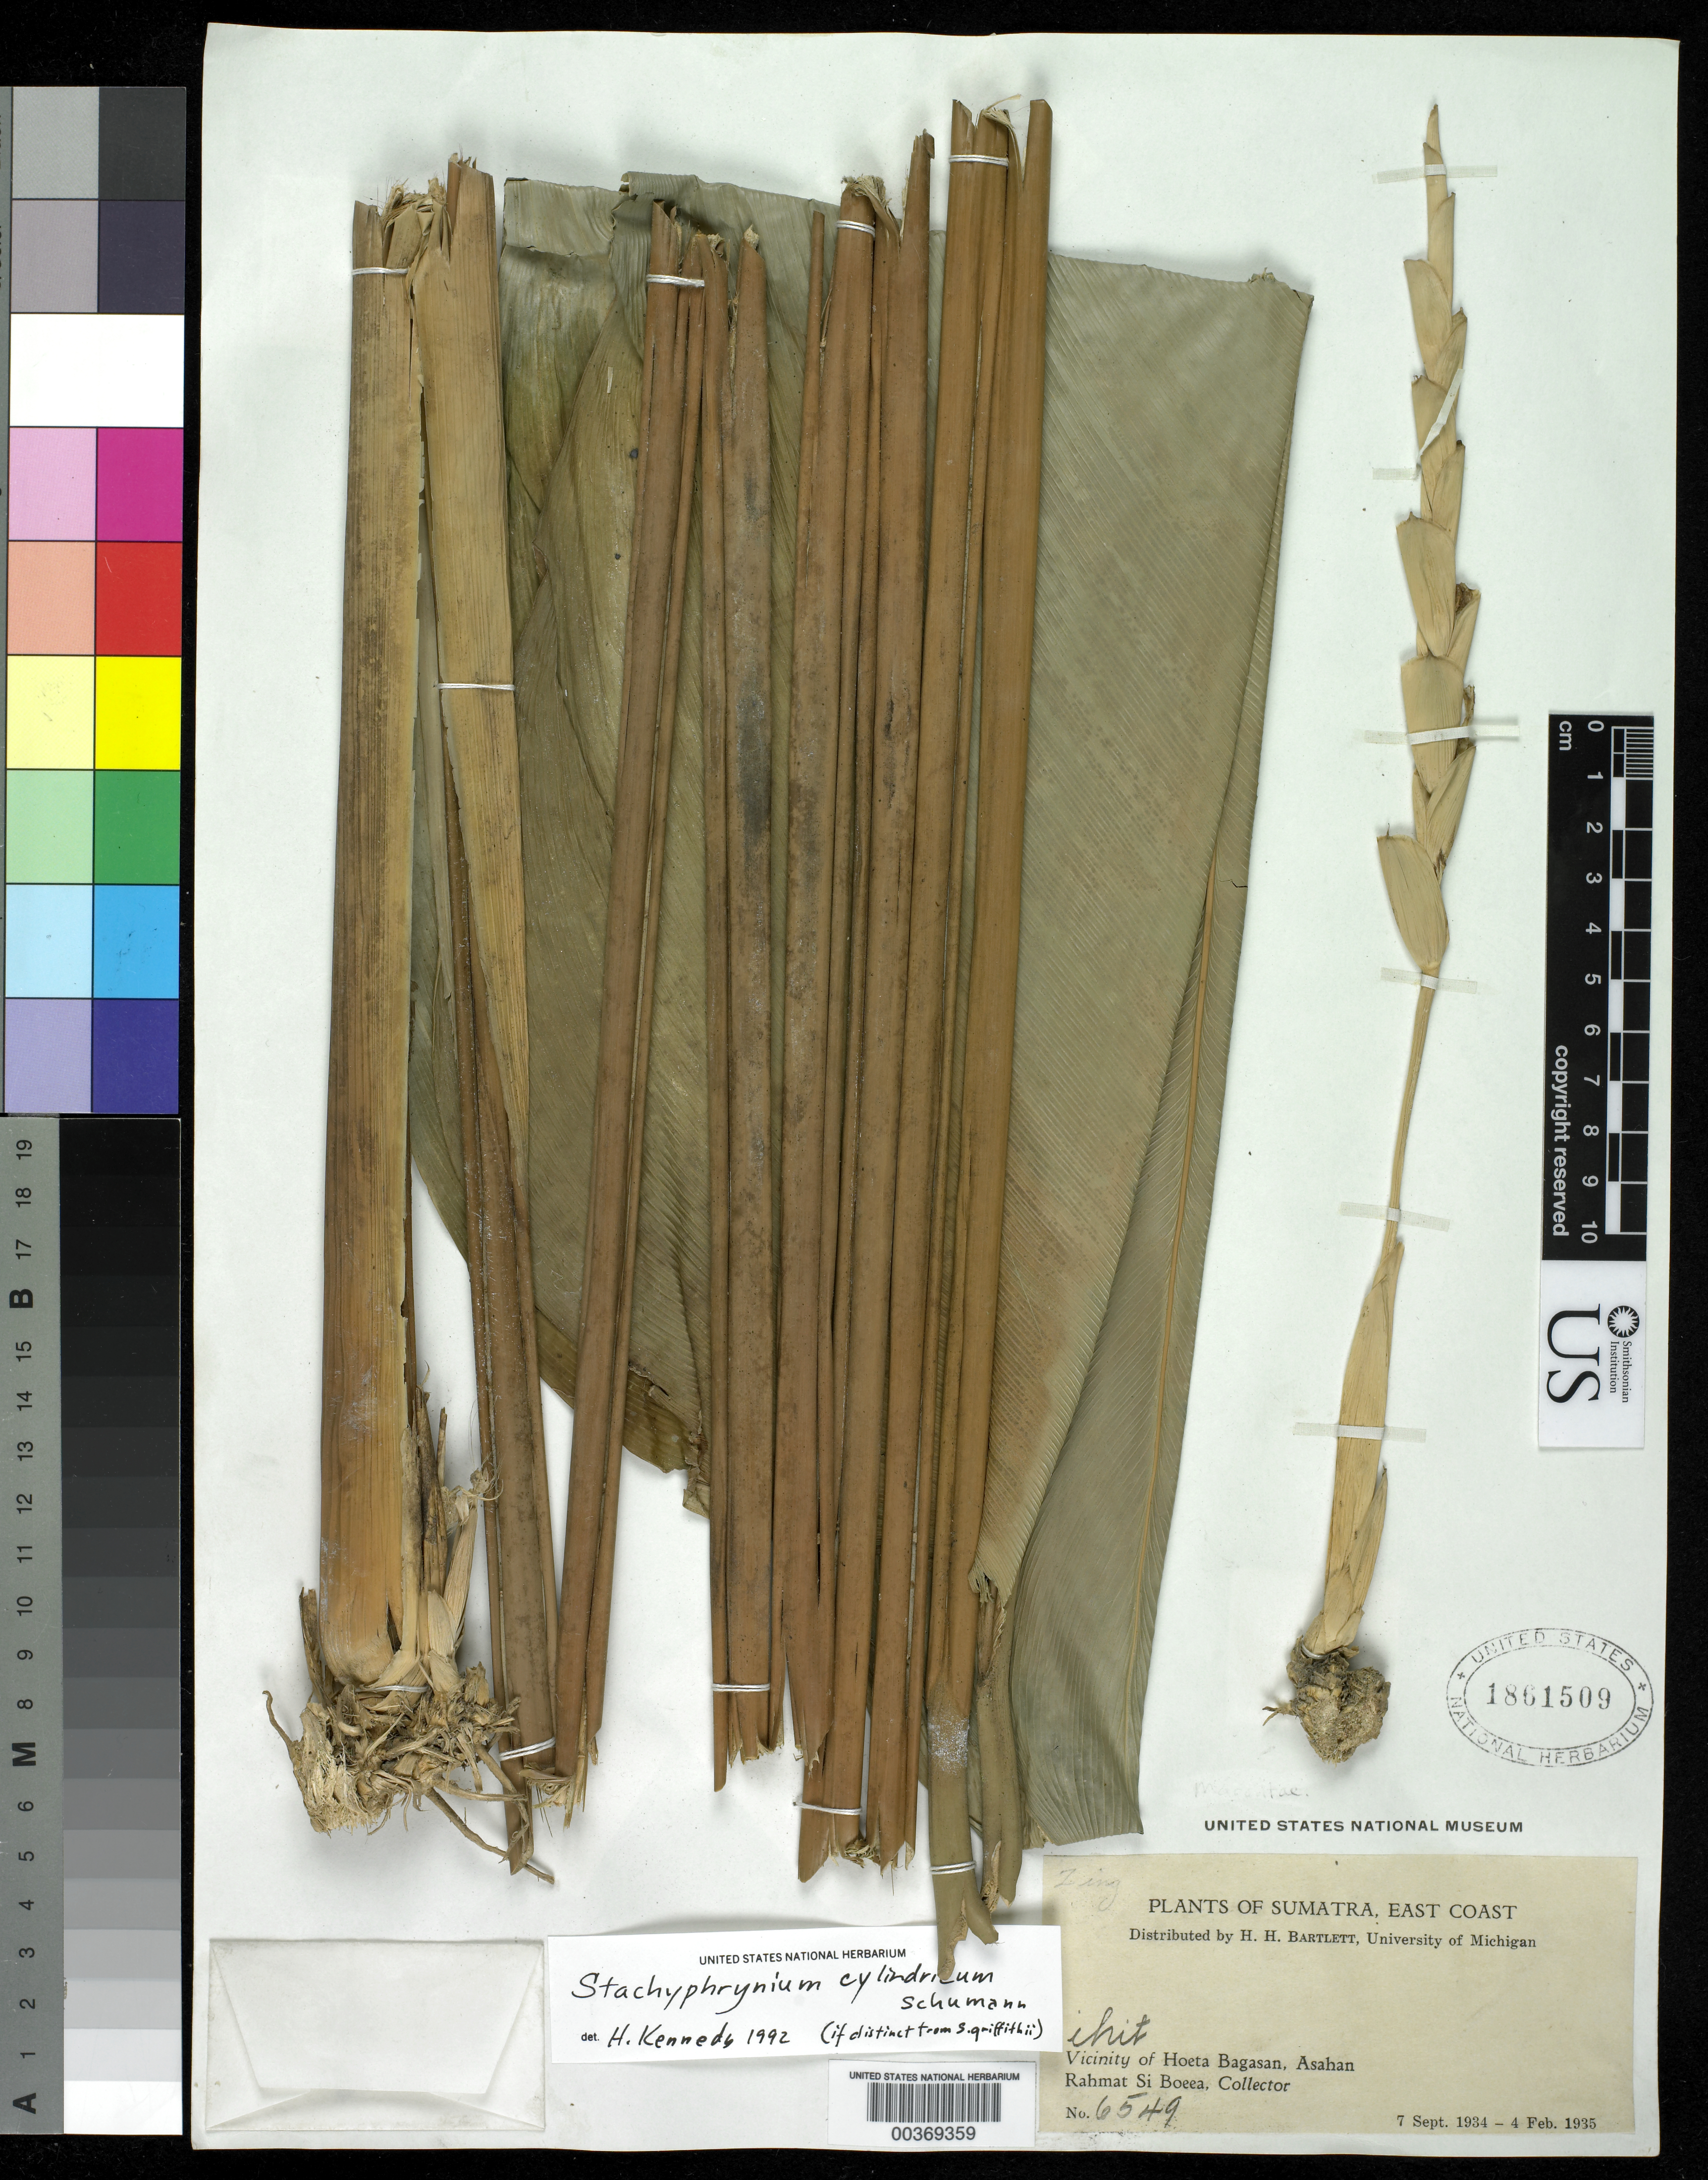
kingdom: Plantae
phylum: Tracheophyta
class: Liliopsida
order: Zingiberales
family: Marantaceae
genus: Stachyphrynium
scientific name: Stachyphrynium cylindricum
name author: K. Schum.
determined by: Kennedy, Helen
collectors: Rahmat Si Boeea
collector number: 6549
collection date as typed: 07 Sep 1934 to 04 Feb 1935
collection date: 1934-09-07/1935-02-04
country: Indonesia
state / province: Sumatra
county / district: Sumatera Utara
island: Sumatra I.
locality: (East Coast) Vicinity of Hoeta Bagasan, Asahan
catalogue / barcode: US 1861509